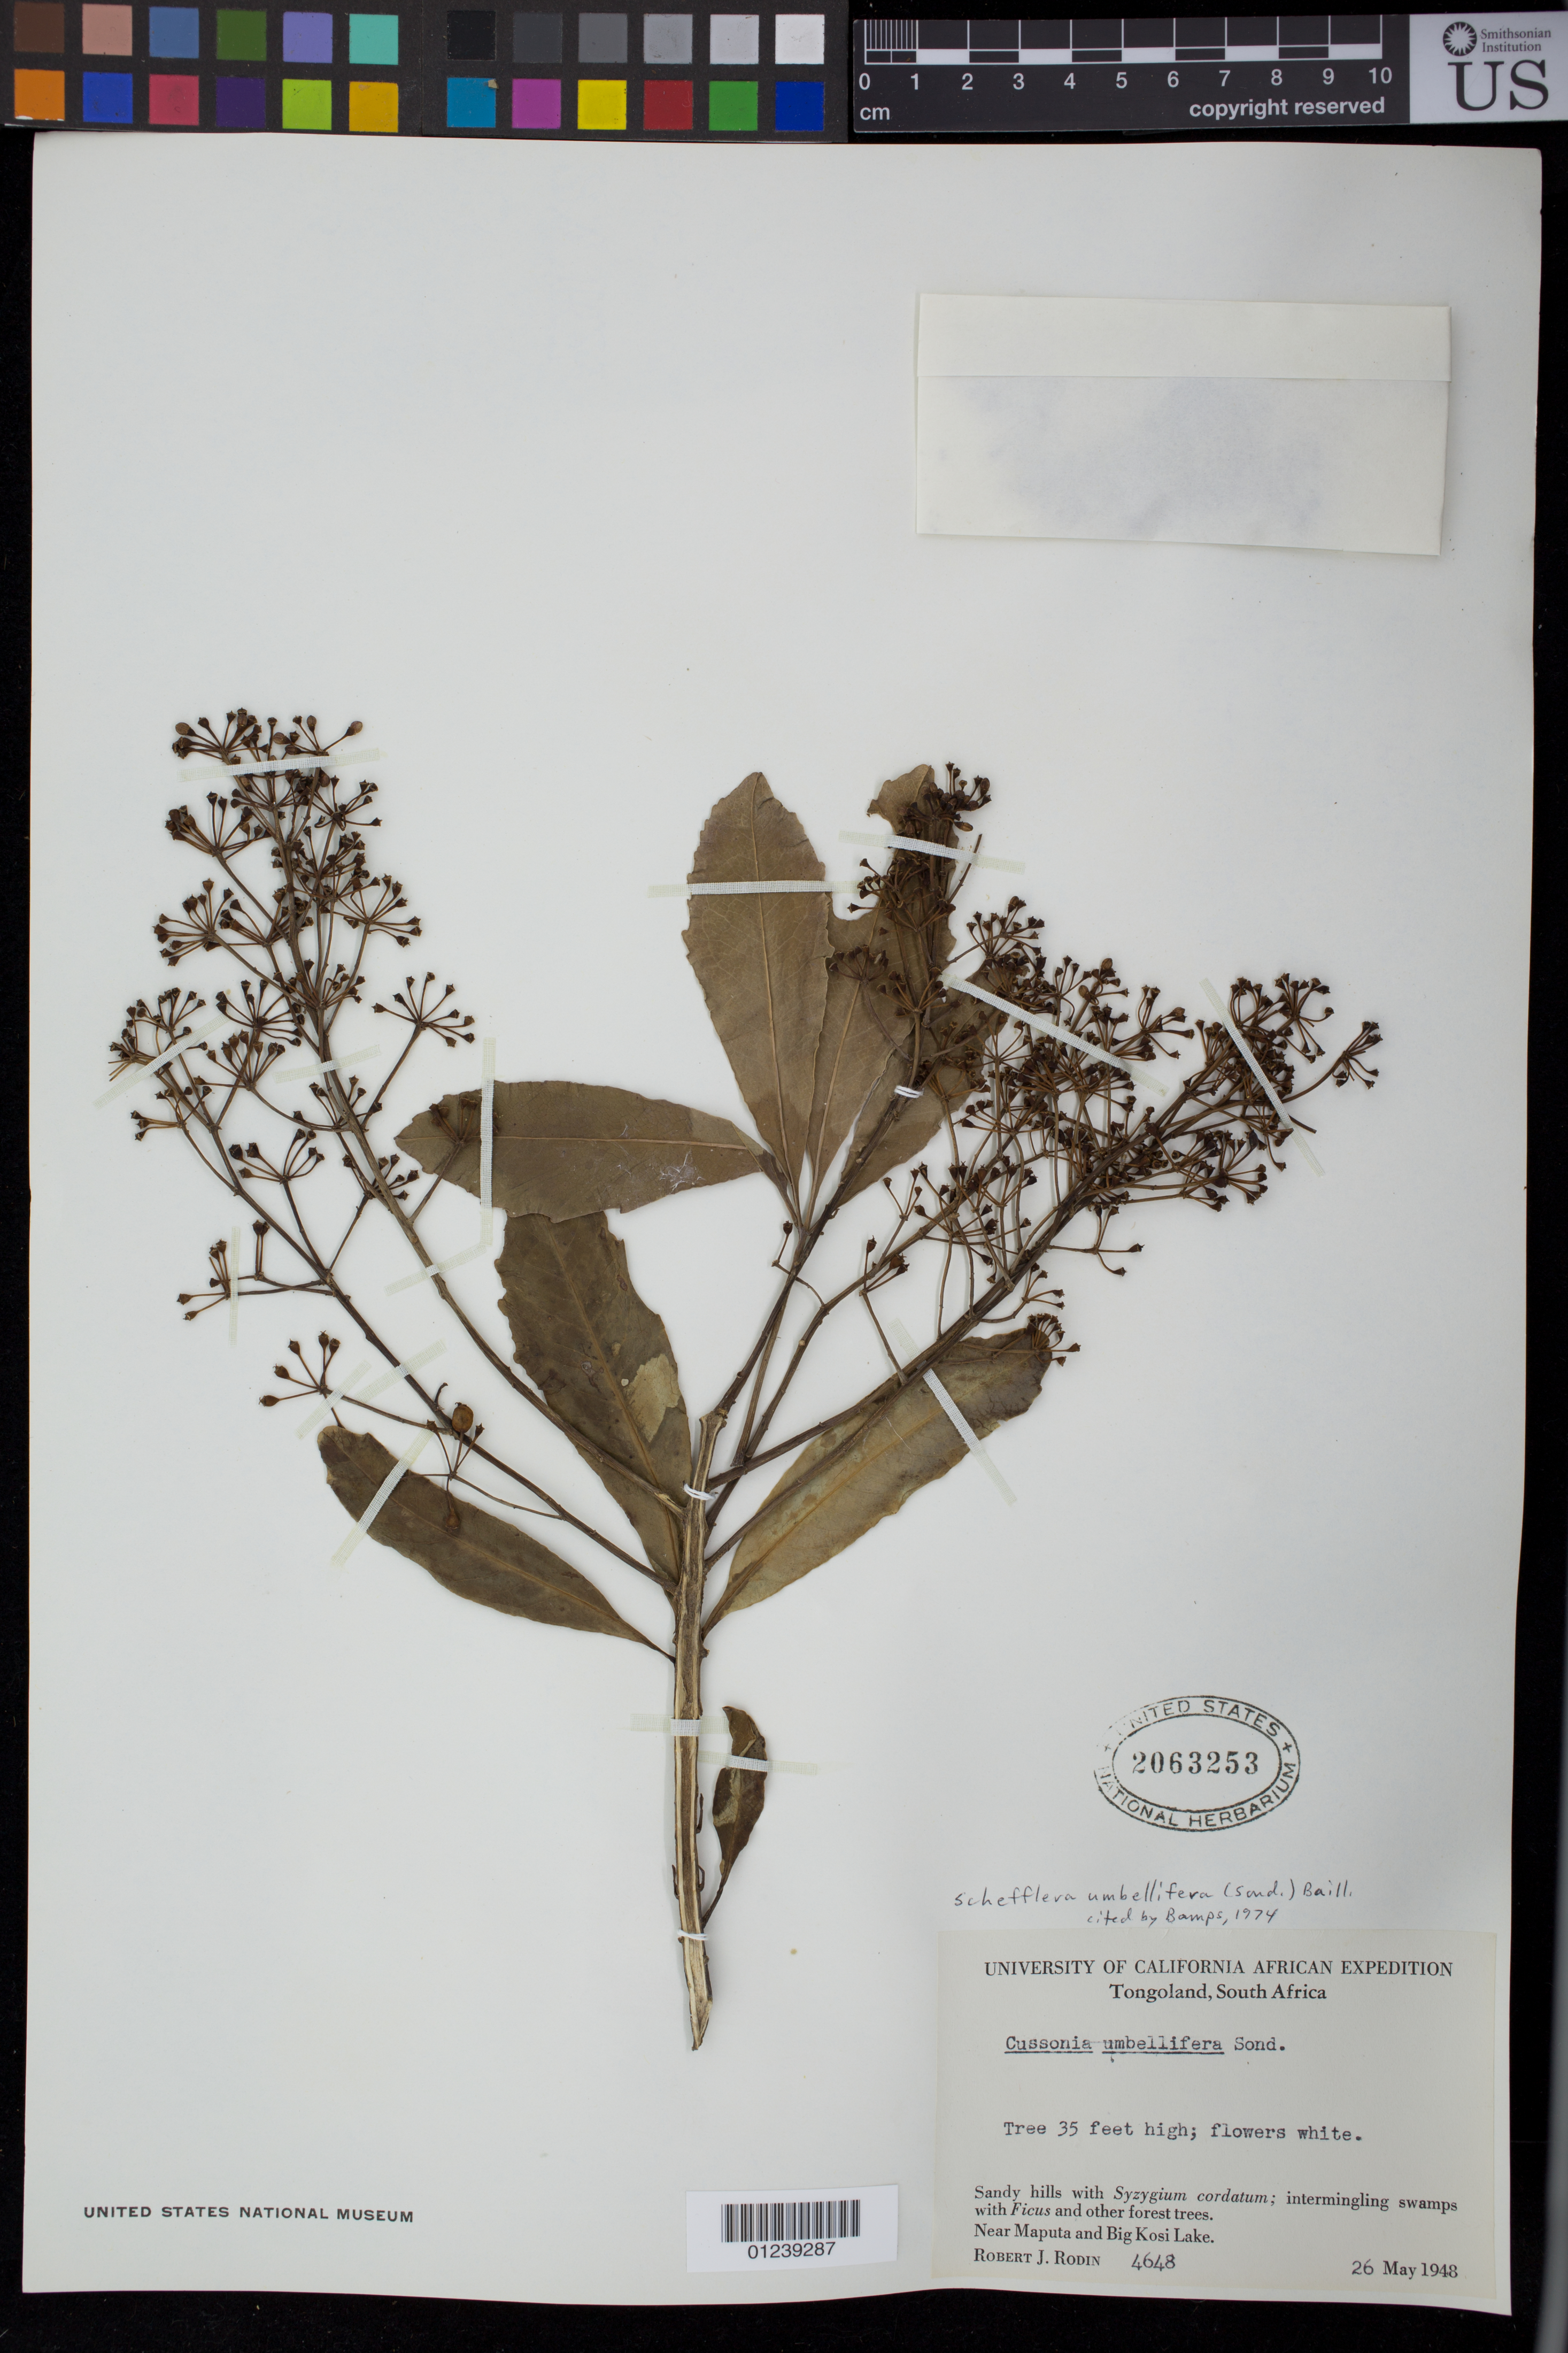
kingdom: Plantae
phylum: Tracheophyta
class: Magnoliopsida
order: Apiales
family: Araliaceae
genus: Schefflera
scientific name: Schefflera umbellifera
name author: (Sond.) Baill.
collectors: R. J. Rodin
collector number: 4648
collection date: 1948-05-26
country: South Africa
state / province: KwaZulu-Natal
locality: Near Maputa and Big Kosi Lake. Tongoland, South Africa.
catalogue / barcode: US 2063253